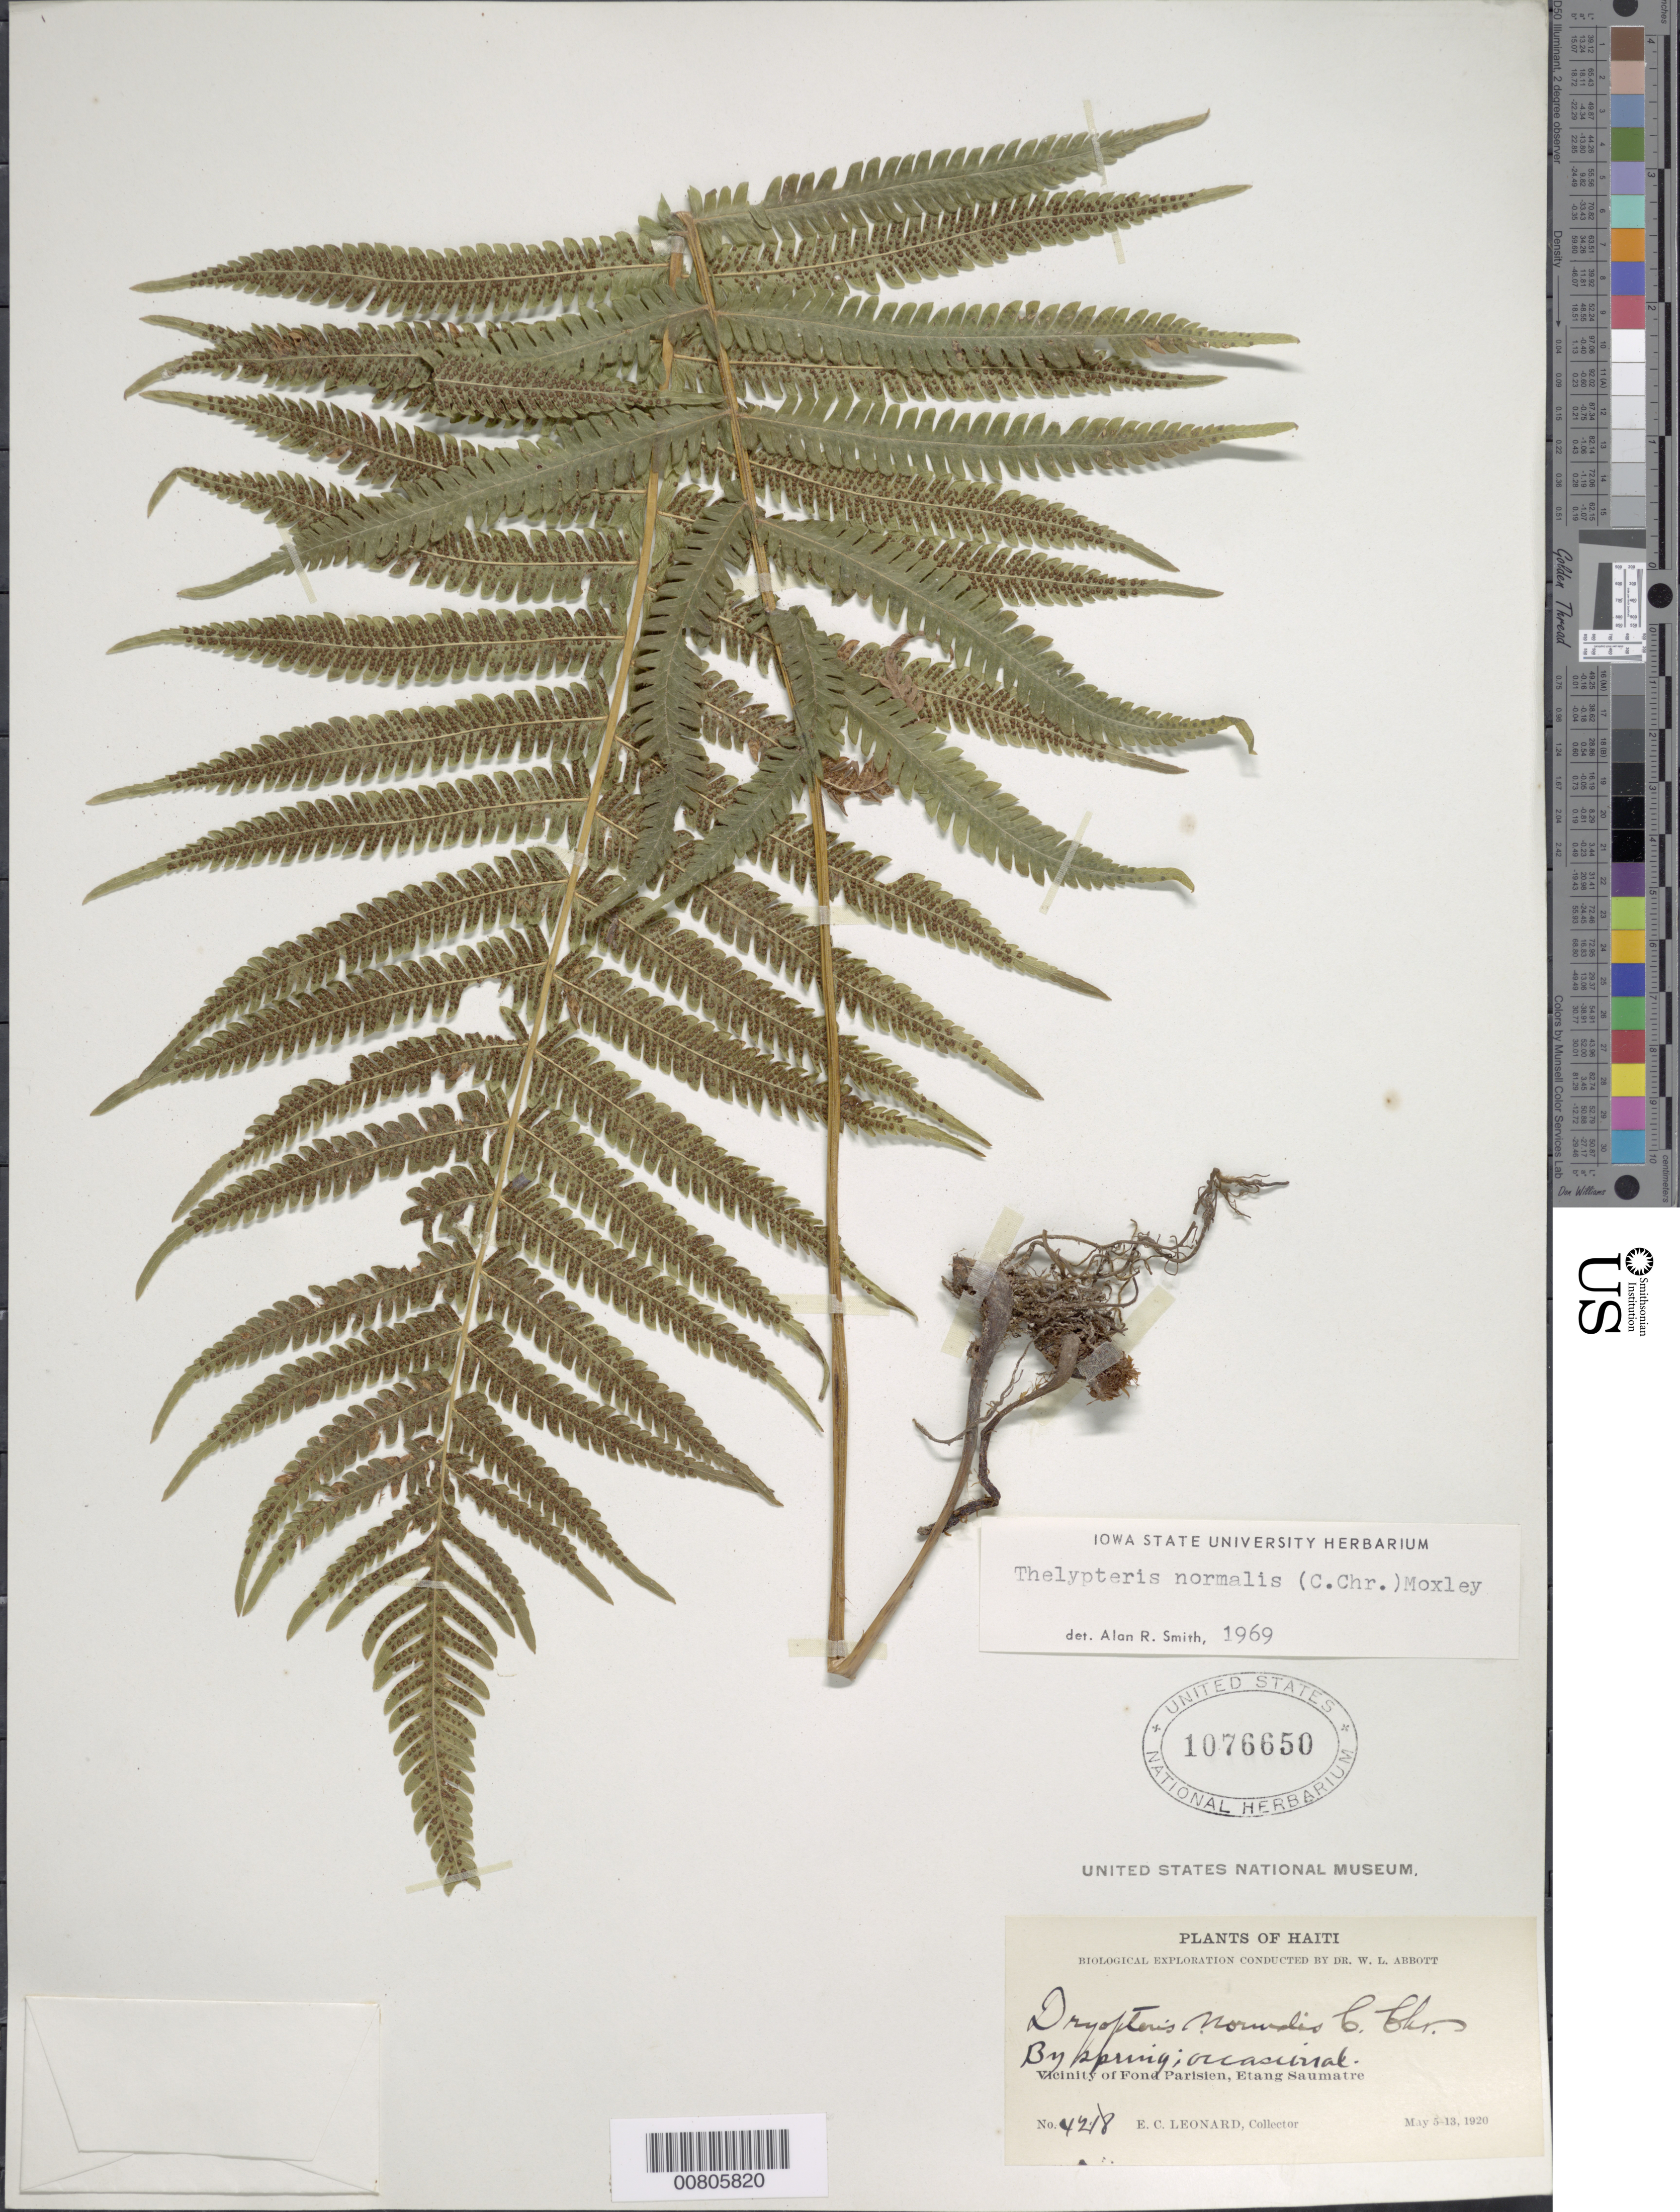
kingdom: Plantae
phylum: Tracheophyta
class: Polypodiopsida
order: Polypodiales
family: Thelypteridaceae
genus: Christella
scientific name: Christella kunthii comb. ined.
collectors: E. C. Leonard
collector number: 4218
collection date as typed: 05 May 1920 to 13 May 1920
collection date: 1920-05-05/1920-05-13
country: Haiti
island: Hispaniola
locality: Étang Saumatre, vicinity Fond Parisien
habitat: By spring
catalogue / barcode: US 1076650